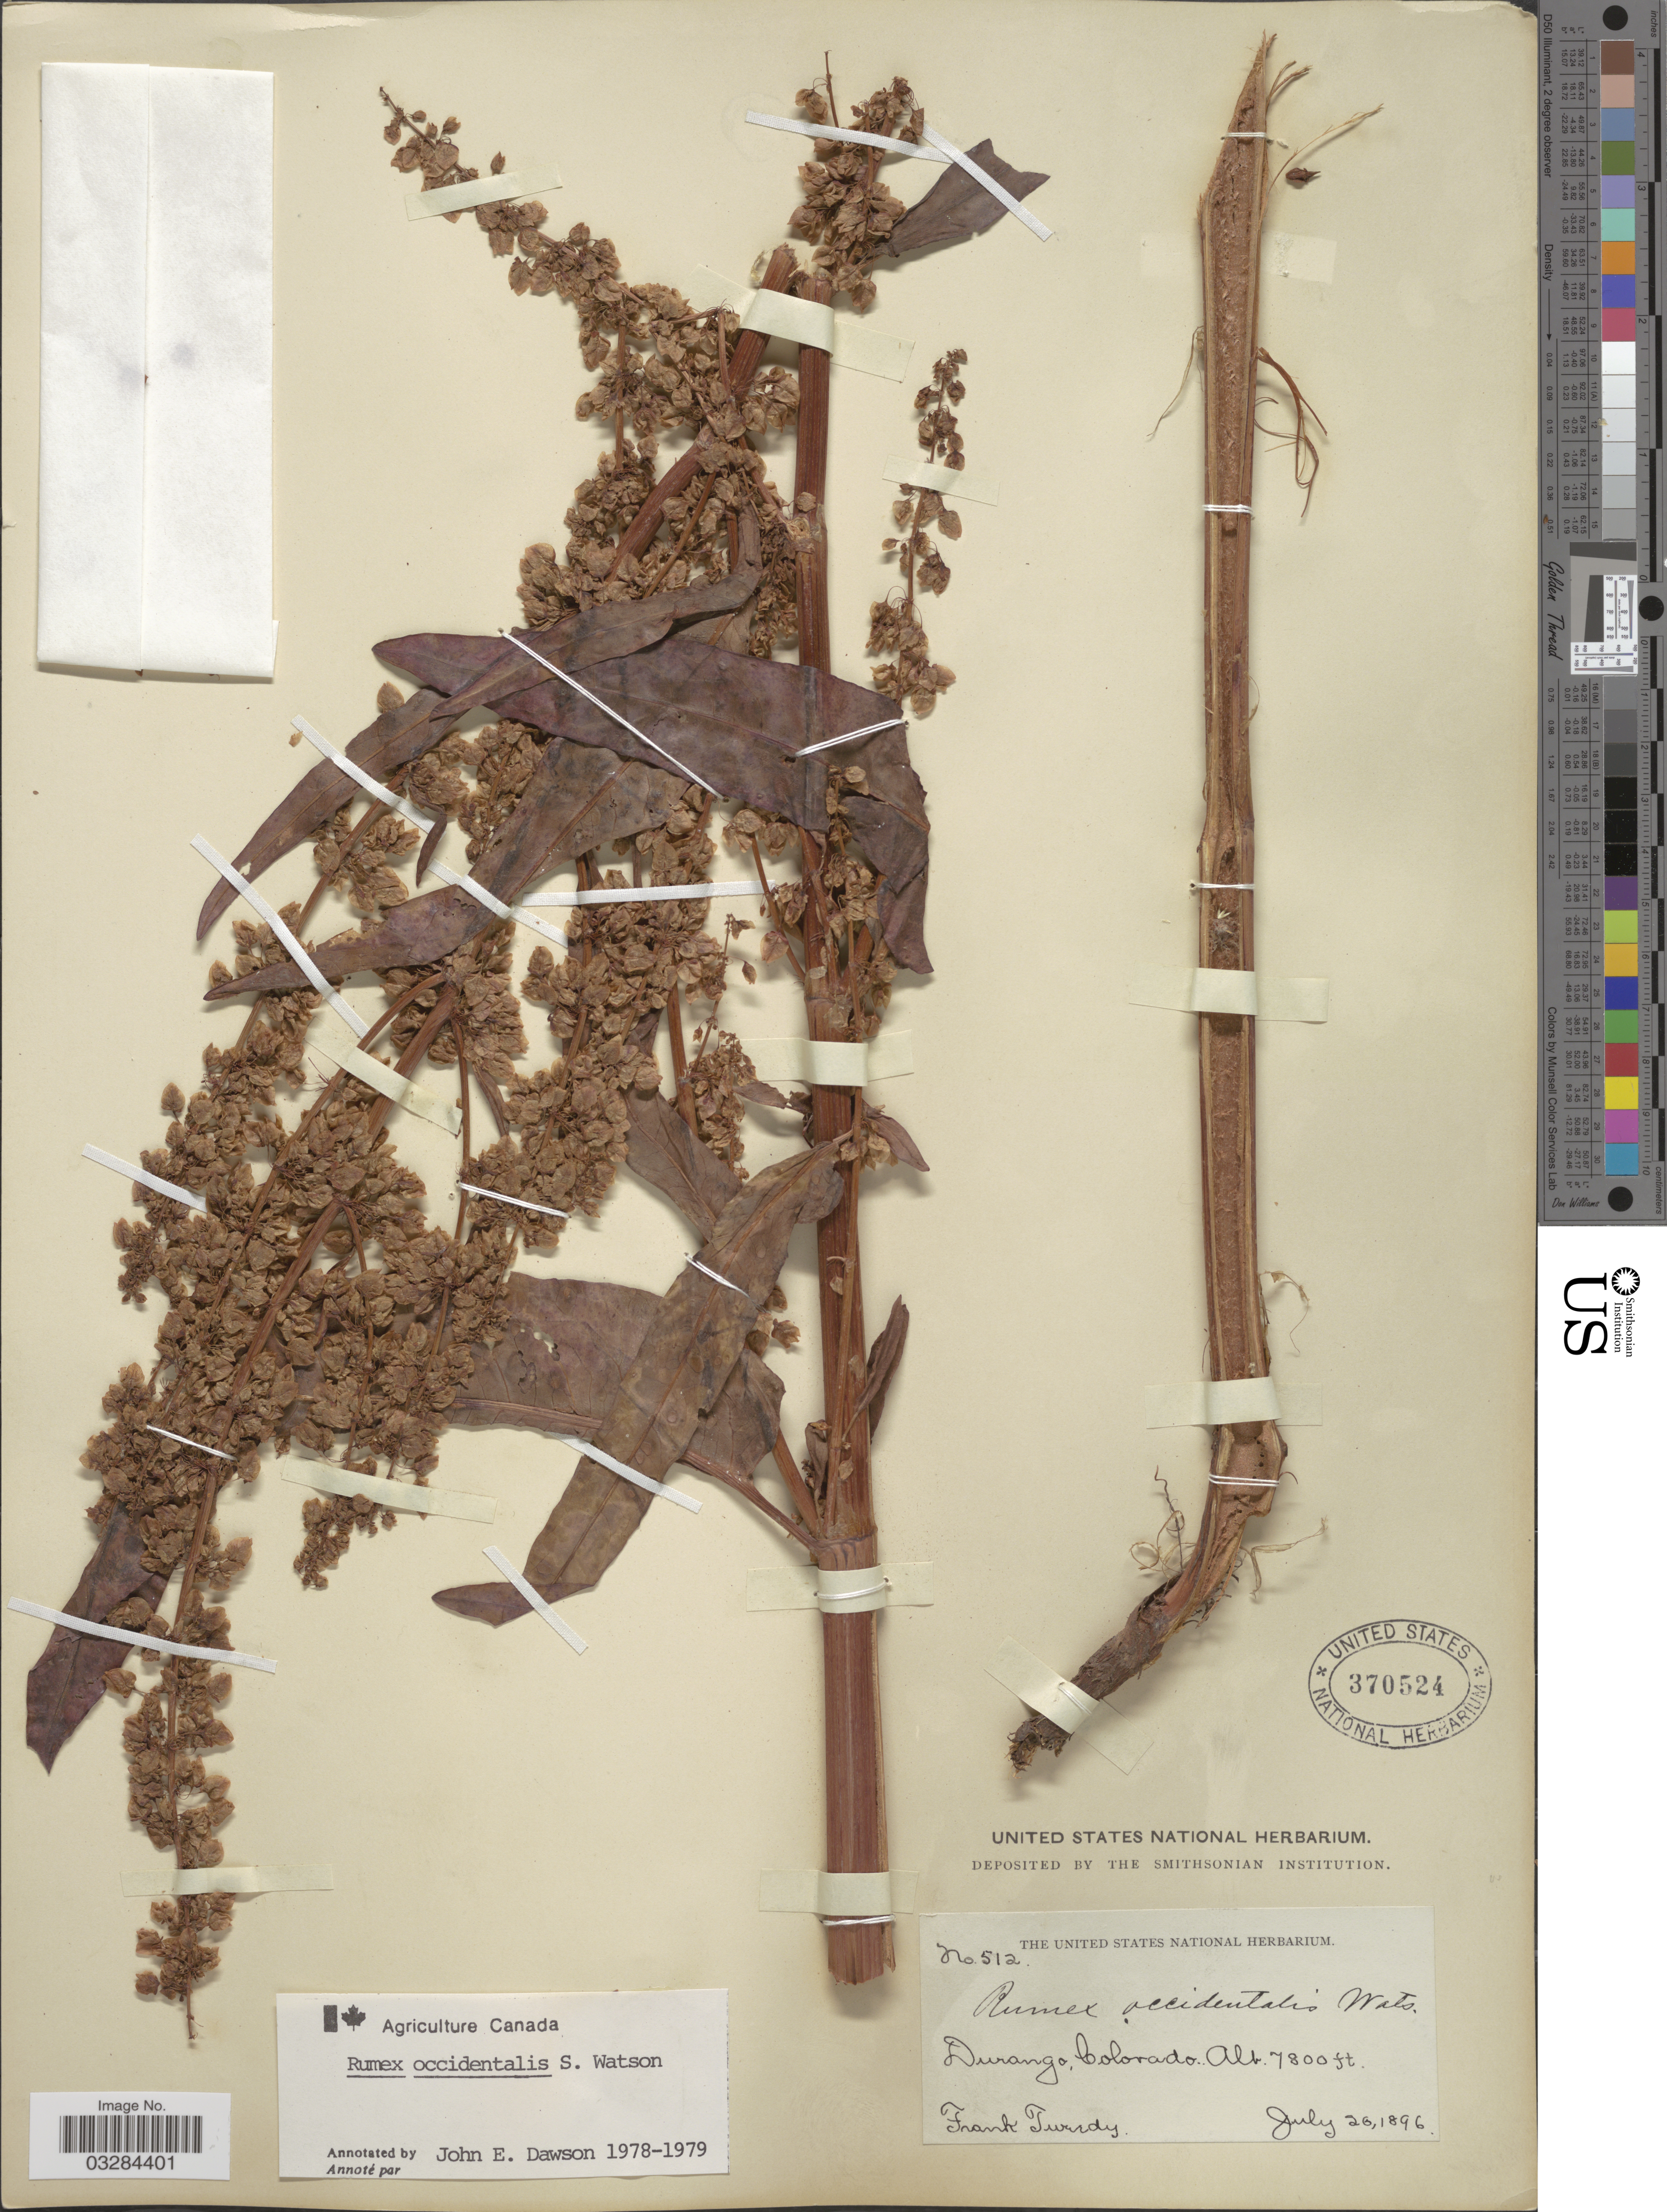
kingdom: Plantae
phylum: Tracheophyta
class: Magnoliopsida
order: Caryophyllales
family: Polygonaceae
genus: Rumex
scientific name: Rumex occidentalis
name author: S. Watson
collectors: F. Tweedy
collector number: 512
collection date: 1896-07-26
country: United States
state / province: Colorado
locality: Durango.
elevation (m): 2377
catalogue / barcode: US 370524